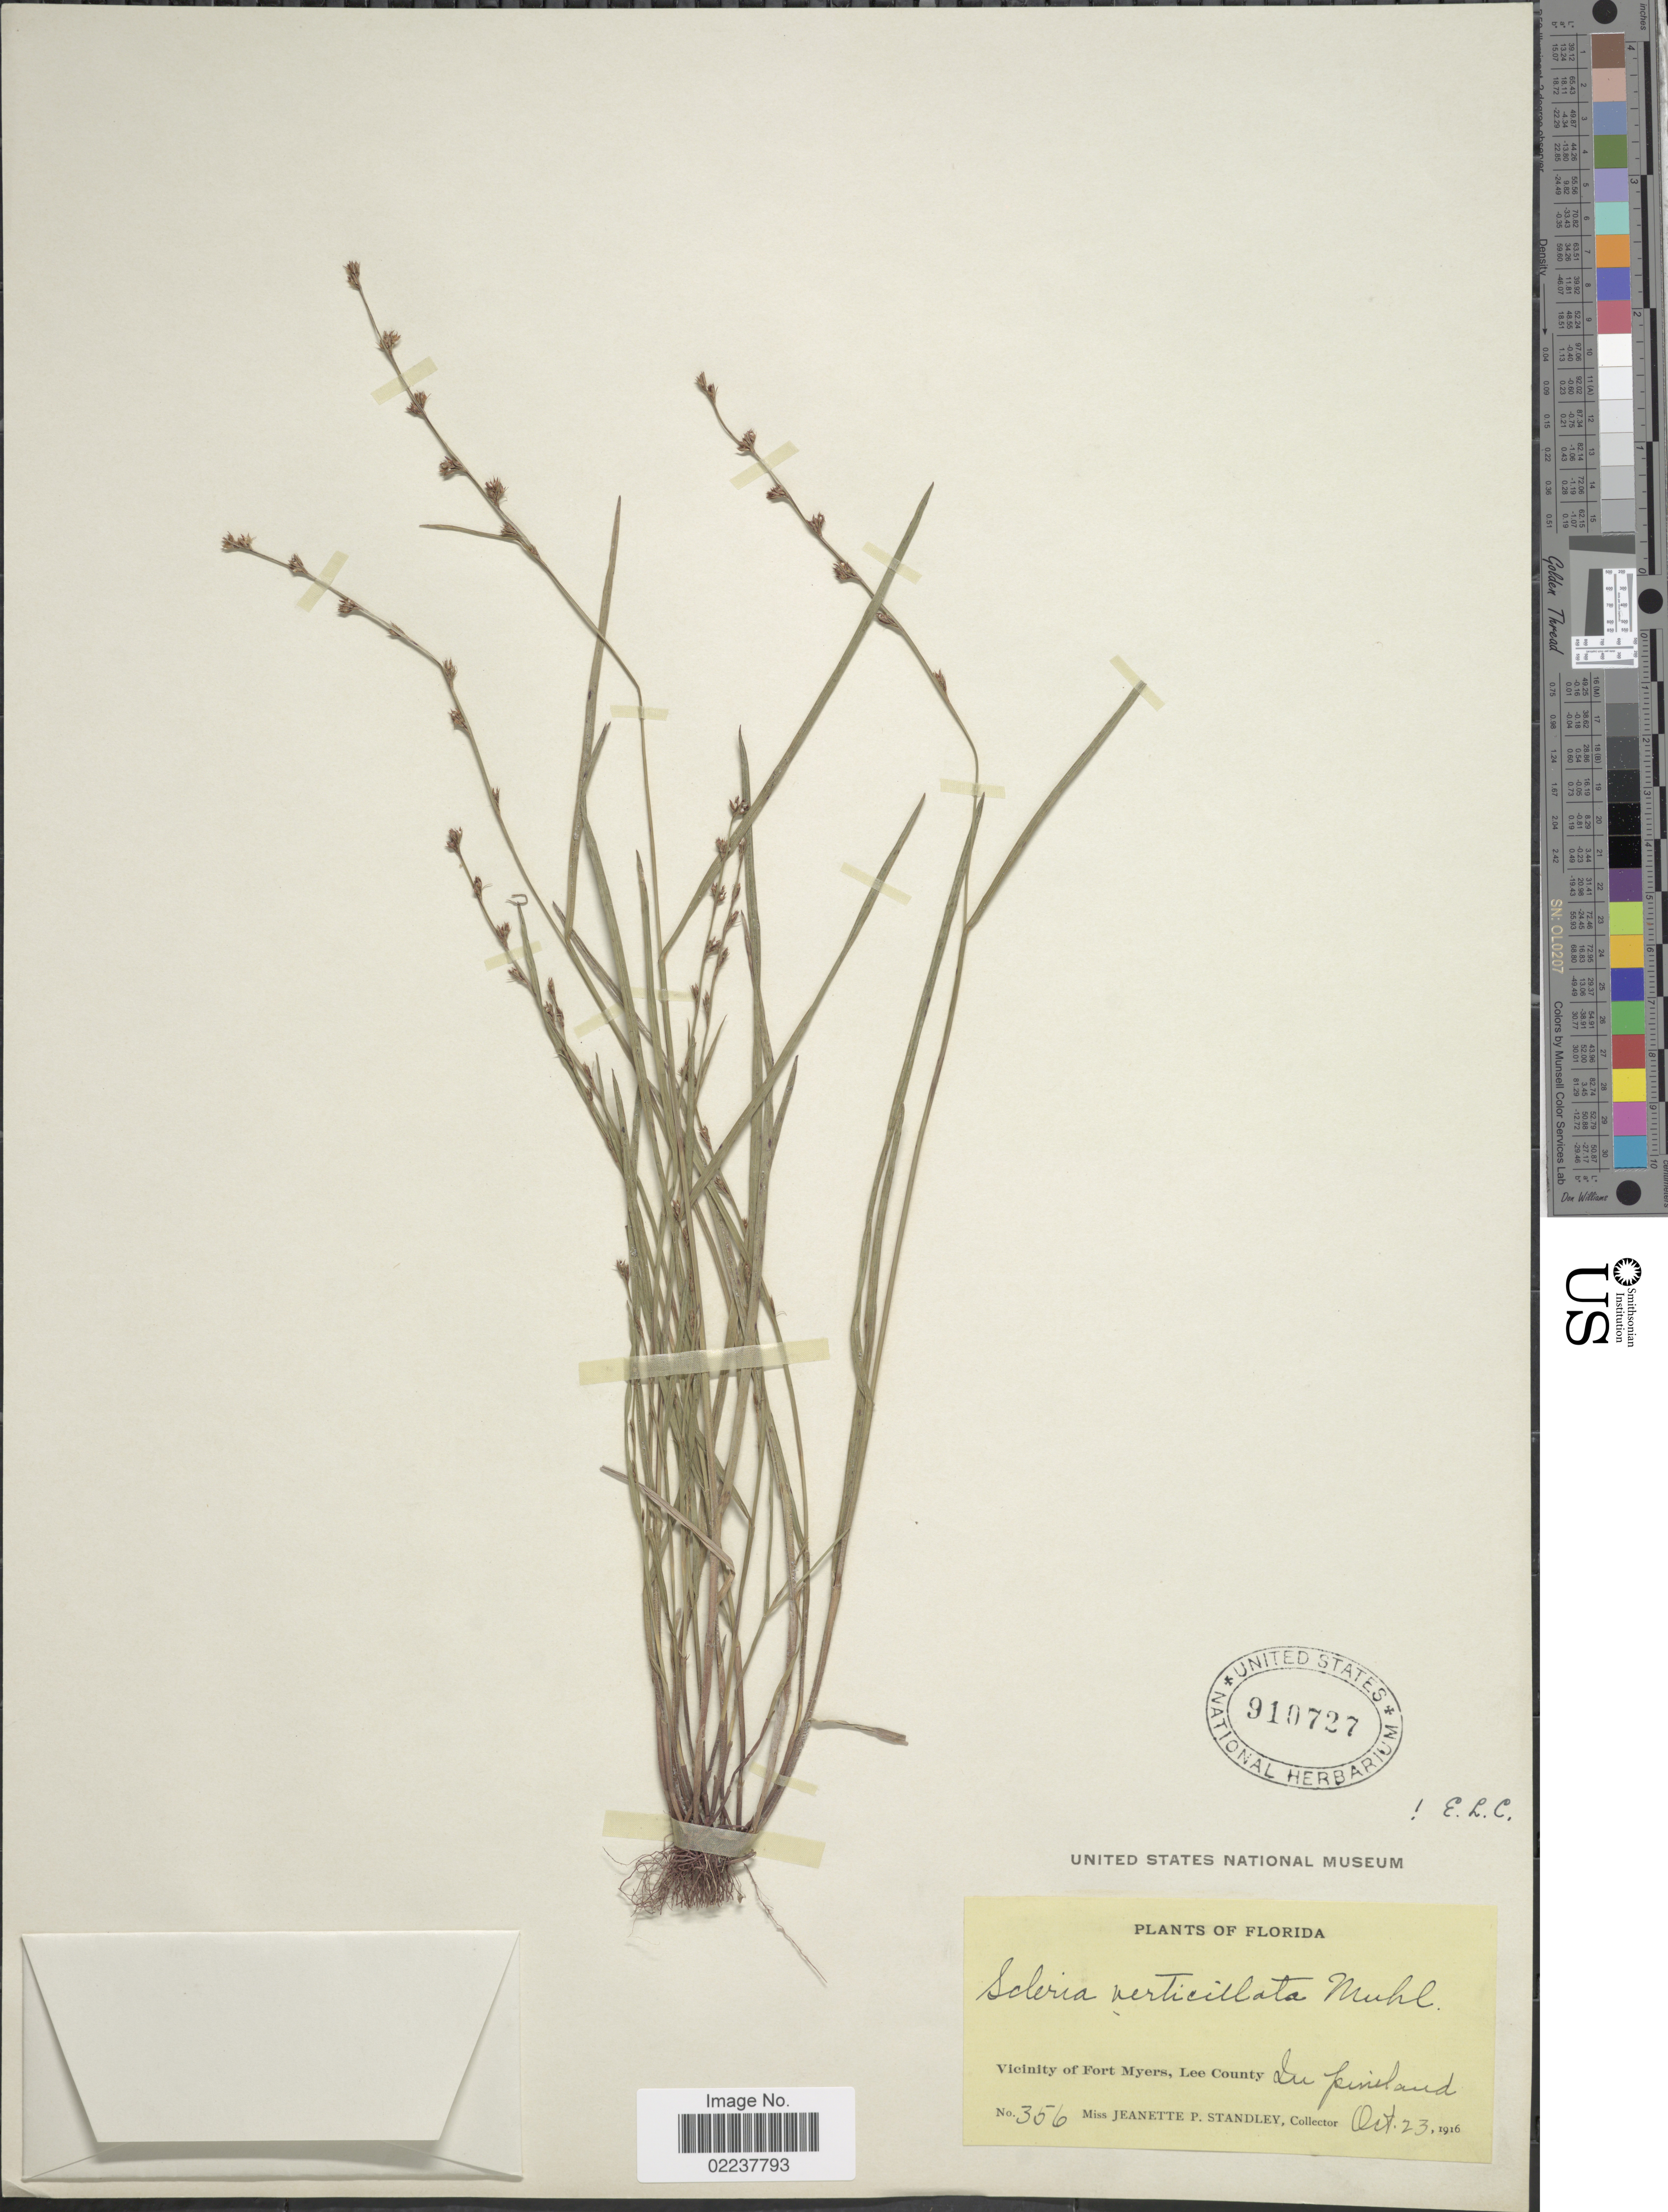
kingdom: Plantae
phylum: Tracheophyta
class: Liliopsida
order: Poales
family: Cyperaceae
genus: Scleria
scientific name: Scleria verticillata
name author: Muhl. ex Willd.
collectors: J. P. Standley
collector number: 356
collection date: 1916-10-23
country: United States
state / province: Florida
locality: Vicinity of Fort Myers, Lee County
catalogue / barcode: US 910727